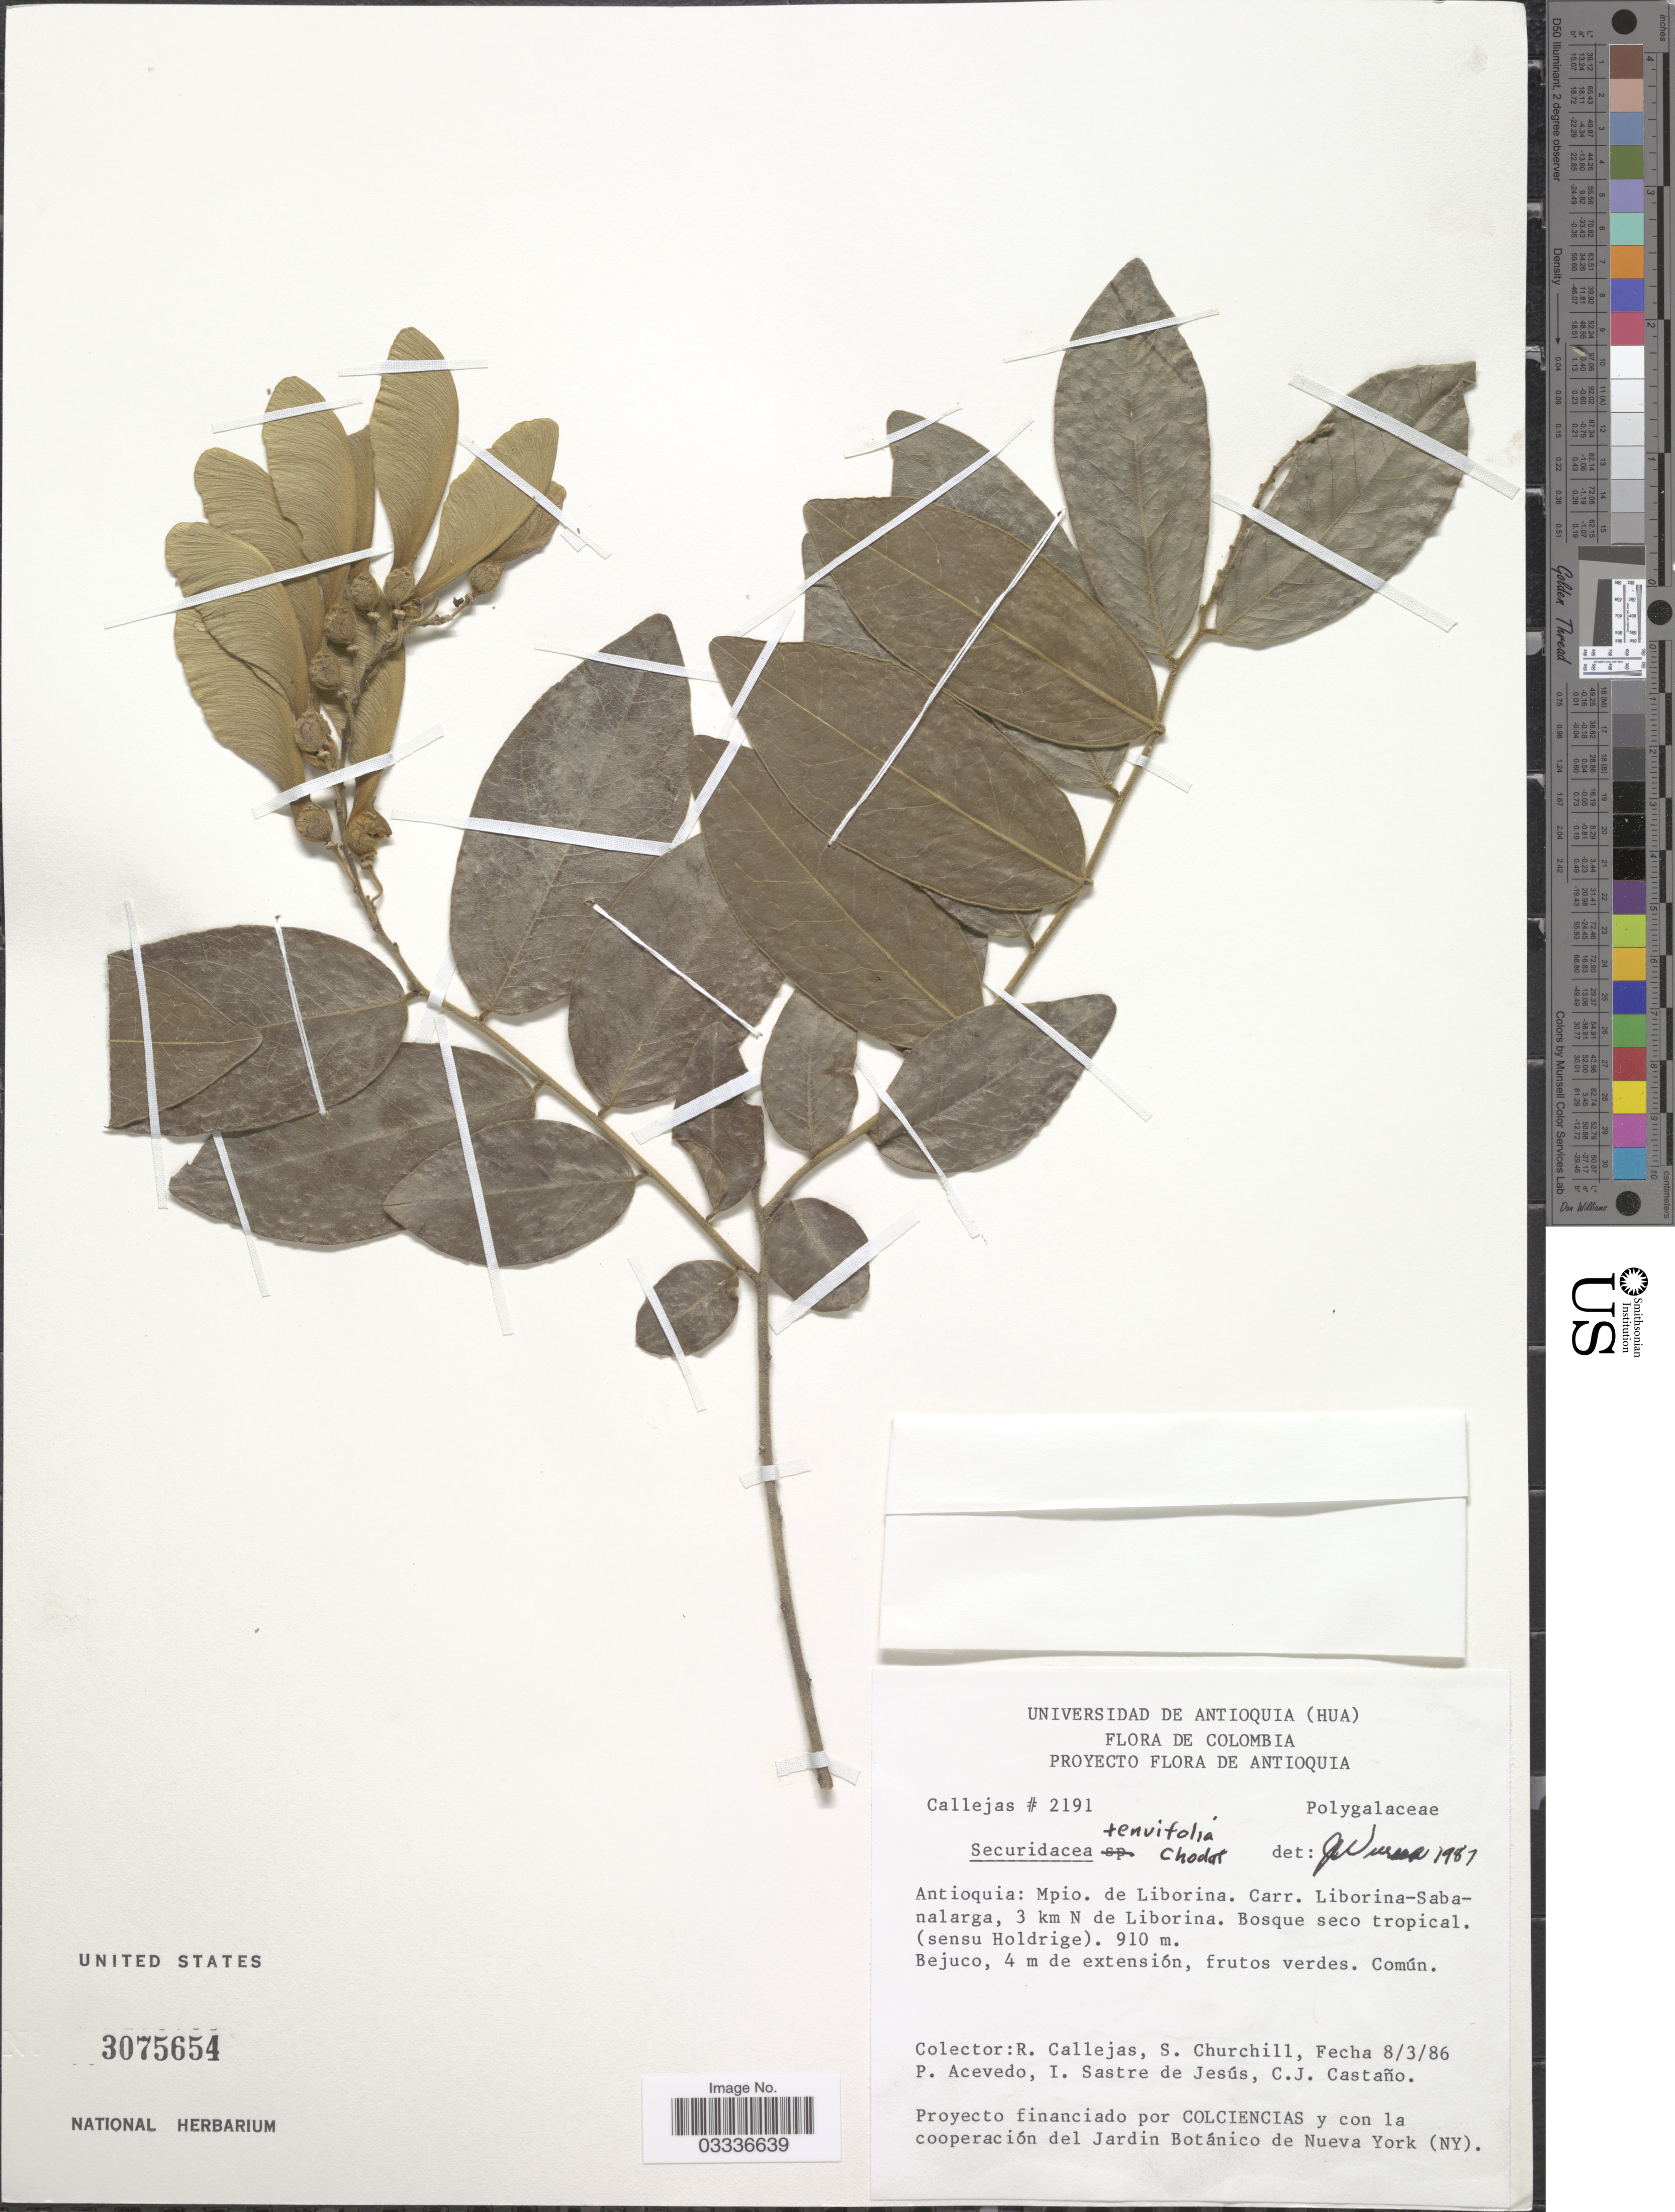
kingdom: Plantae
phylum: Tracheophyta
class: Magnoliopsida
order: Fabales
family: Polygalaceae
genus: Securidaca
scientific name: Securidaca tenuifolia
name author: Chodat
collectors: R. Callejas, S. Churchill, P. Acevedo-Rodr., I. Sastre-de Jesús & C. Castaño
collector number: Callejas 2191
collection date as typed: Transcribed d/m/y: 8/3/86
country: Colombia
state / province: Antioquia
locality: Mpio. de Liborina. Carr. Liborina-Sabanalarga, 3 km N de Liborina.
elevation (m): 910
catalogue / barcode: US 3075654